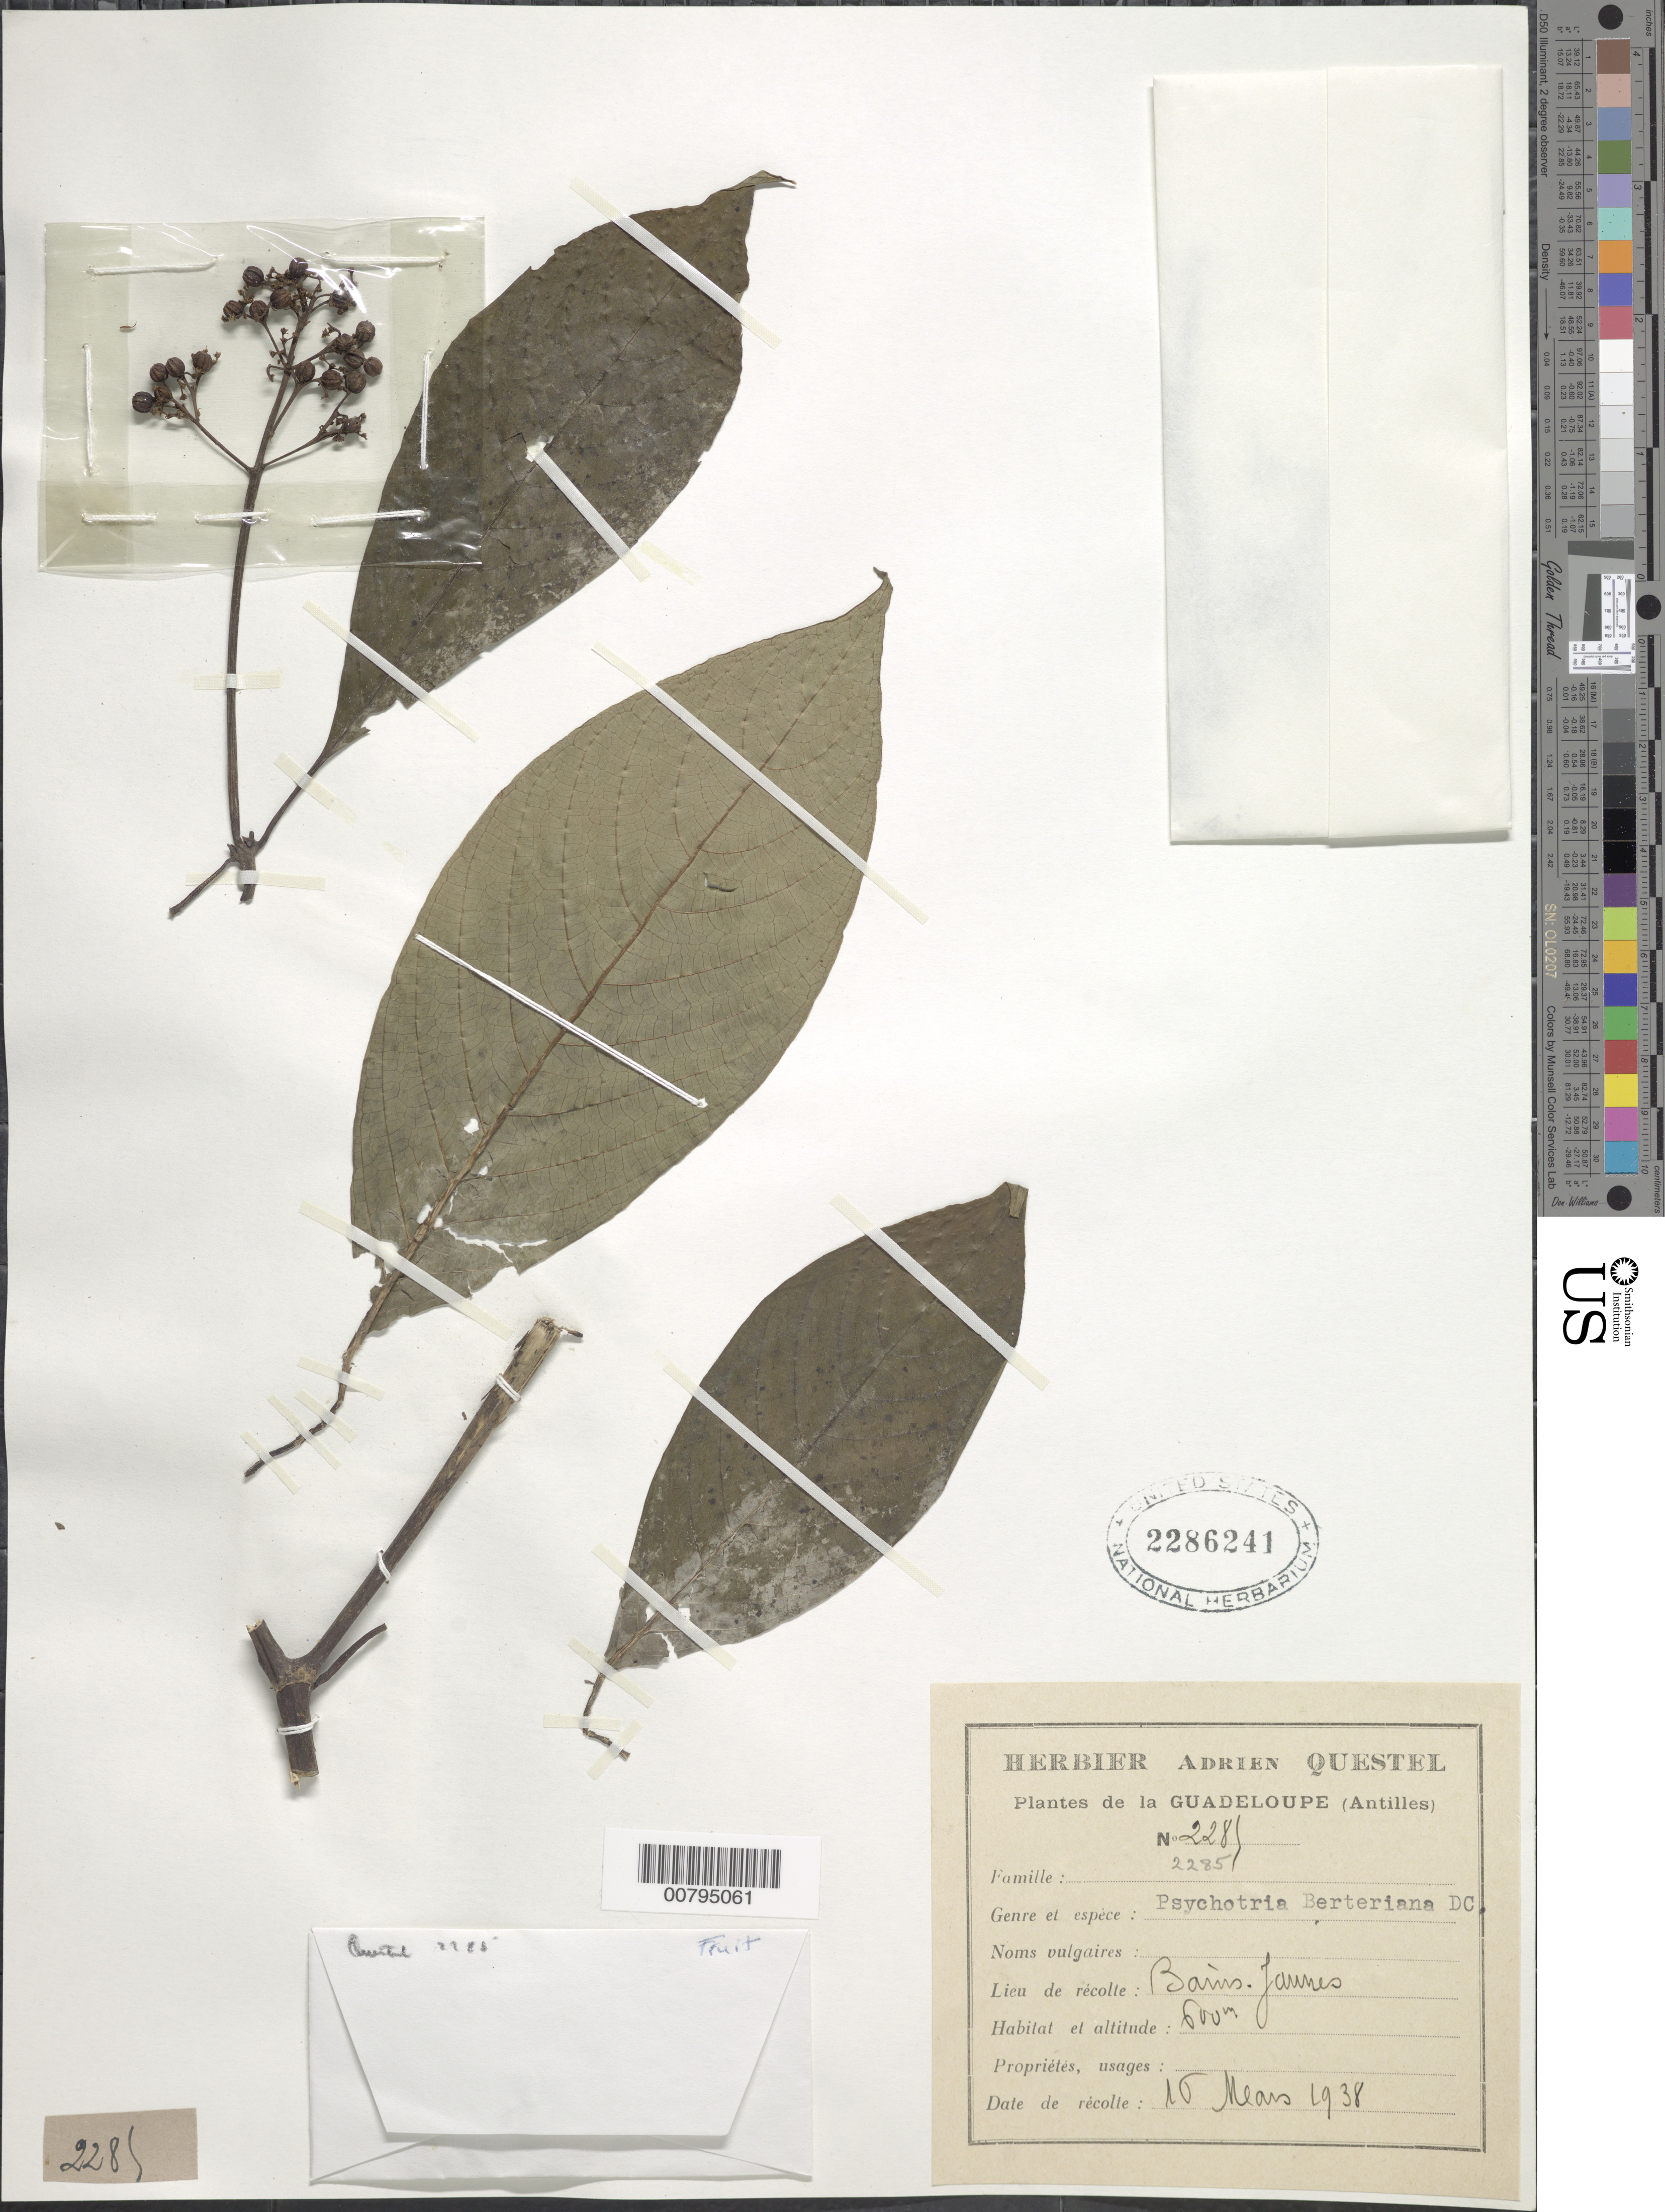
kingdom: Plantae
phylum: Tracheophyta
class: Magnoliopsida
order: Gentianales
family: Rubiaceae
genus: Psychotria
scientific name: Psychotria berteroana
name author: DC.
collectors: A. Questel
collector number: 2281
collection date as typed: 10 Mea 1938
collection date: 1938-05-10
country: Guadeloupe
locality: Baines Jannes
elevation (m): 600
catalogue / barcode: US 2286241